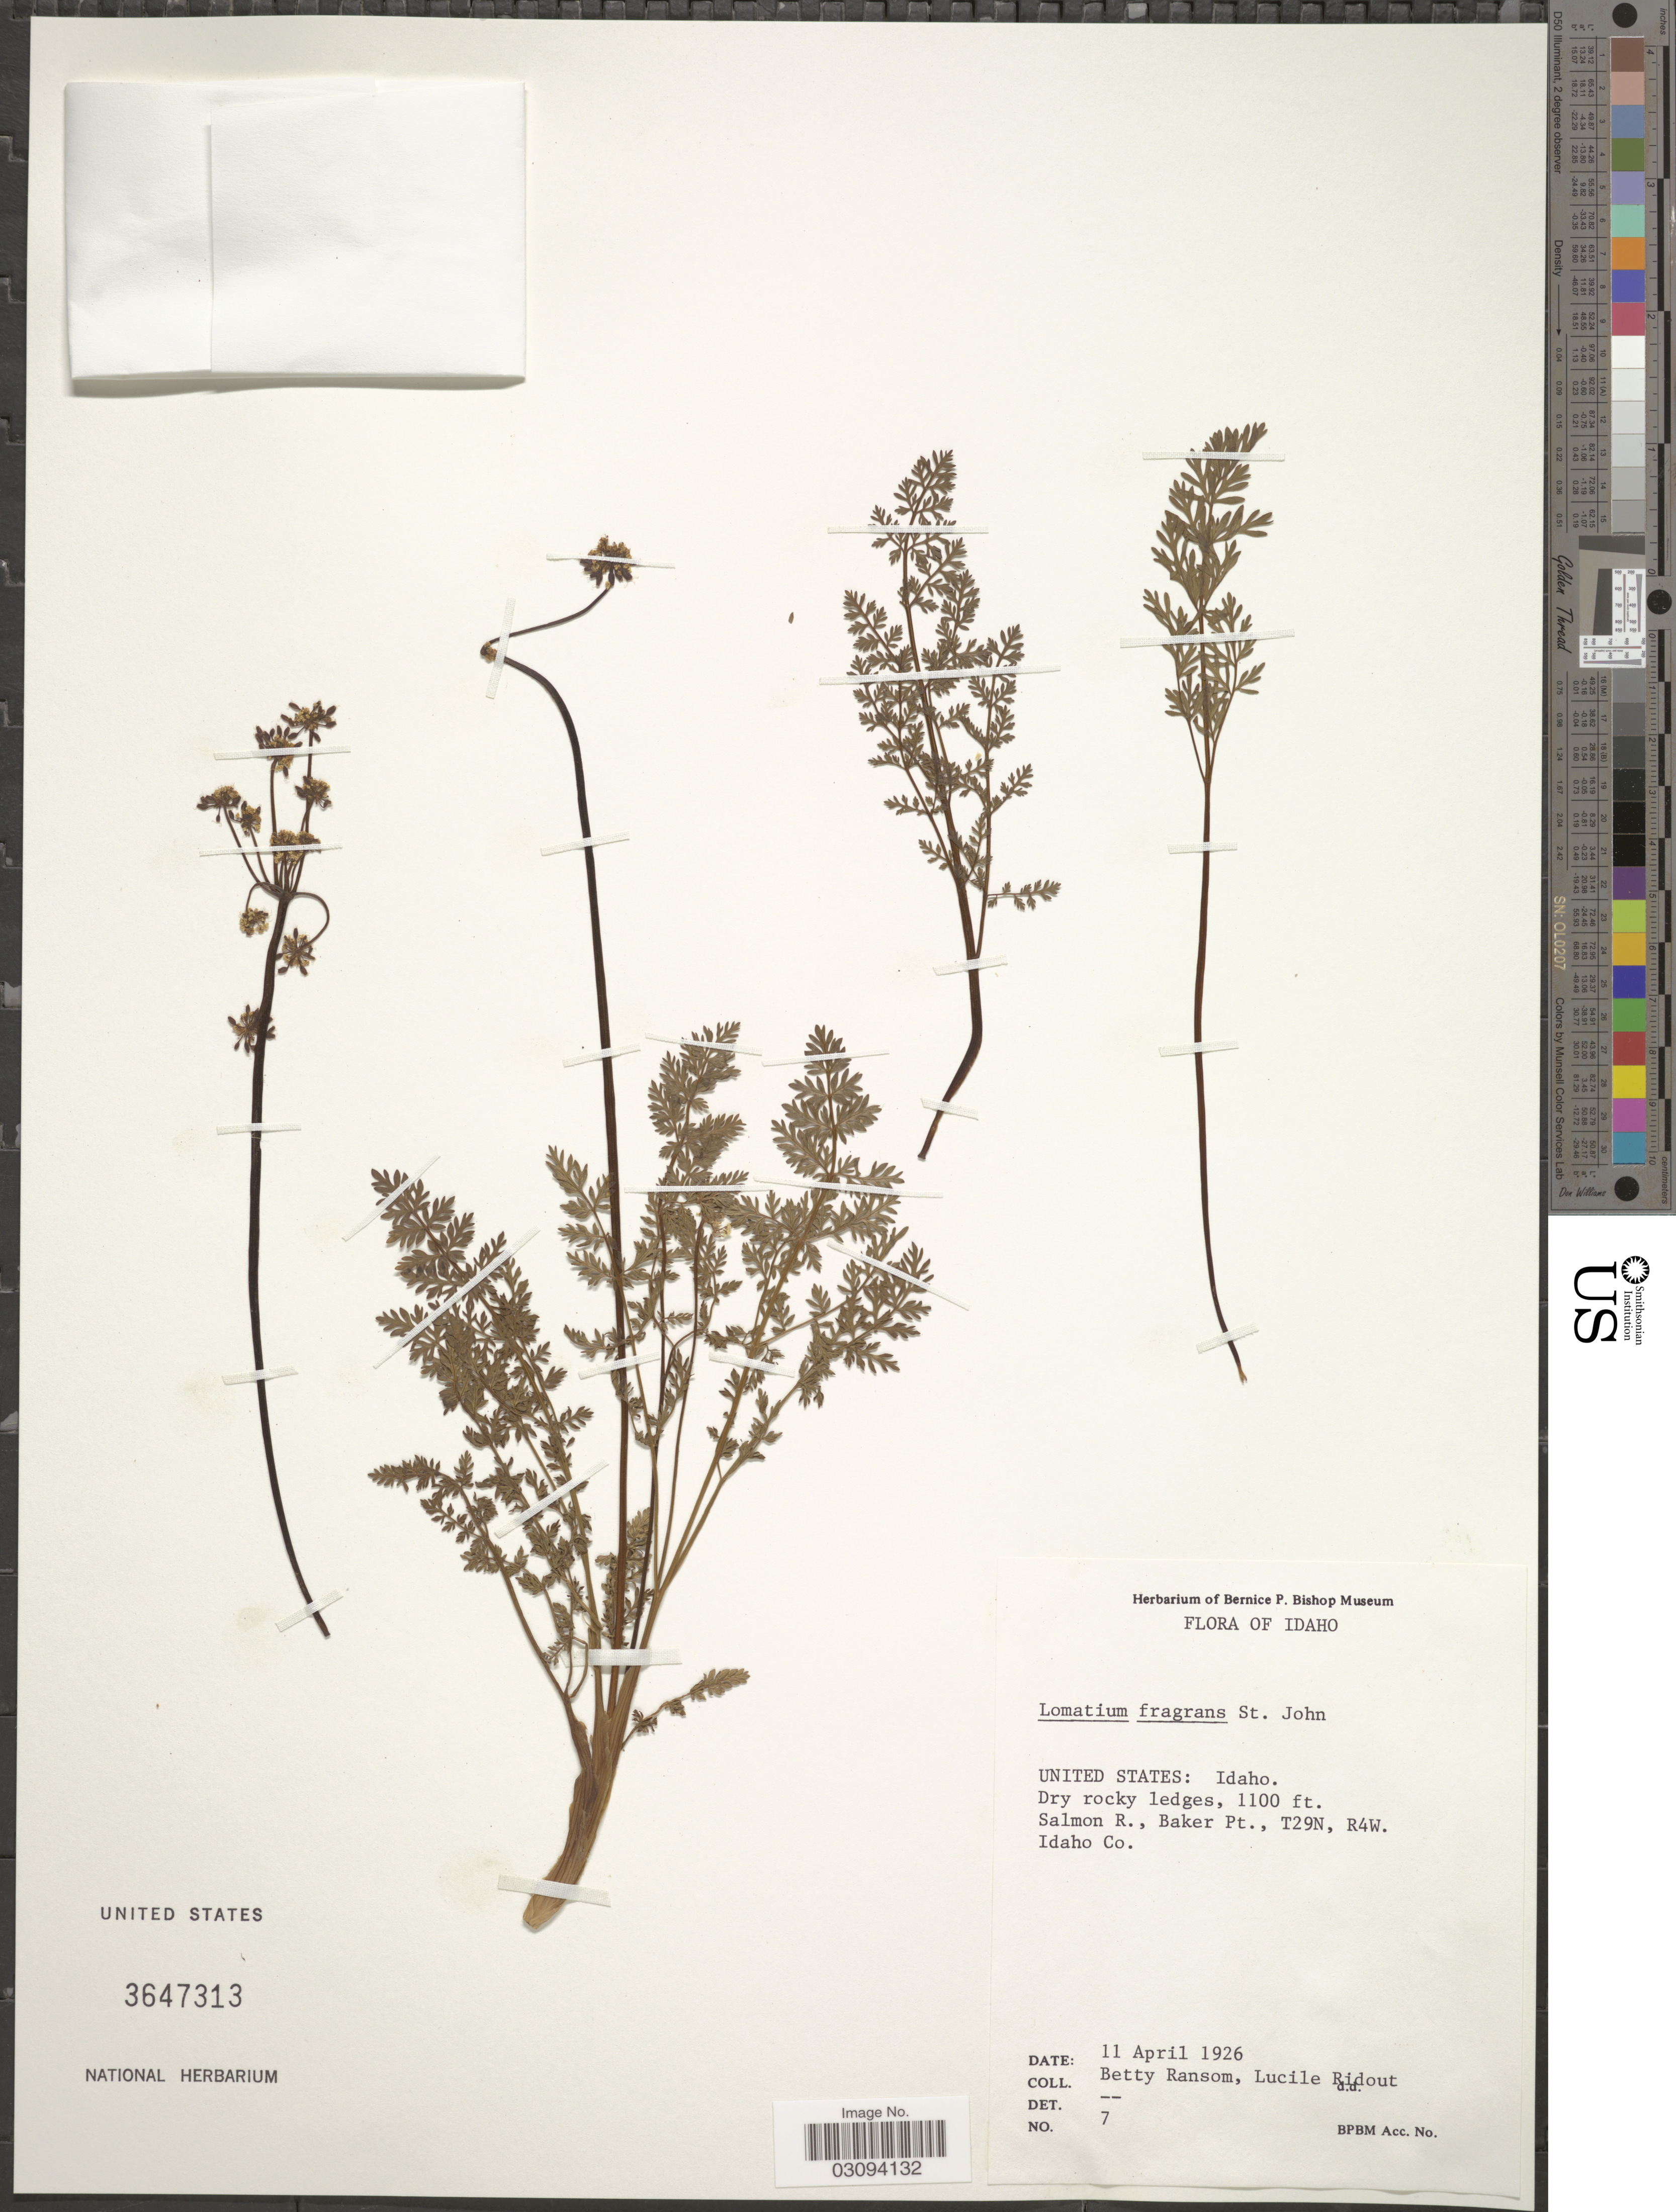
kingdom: Plantae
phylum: Tracheophyta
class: Magnoliopsida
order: Apiales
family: Apiaceae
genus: Lomatium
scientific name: Lomatium fragrans H. St. John sp. nov. ined.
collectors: B. Ransom & L. Ridout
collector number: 7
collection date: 1926-04-11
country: United States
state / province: Idaho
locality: Salmon R., Baker Pt., T29N, R4W. Idaho Co.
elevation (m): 335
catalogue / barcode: US 3647313